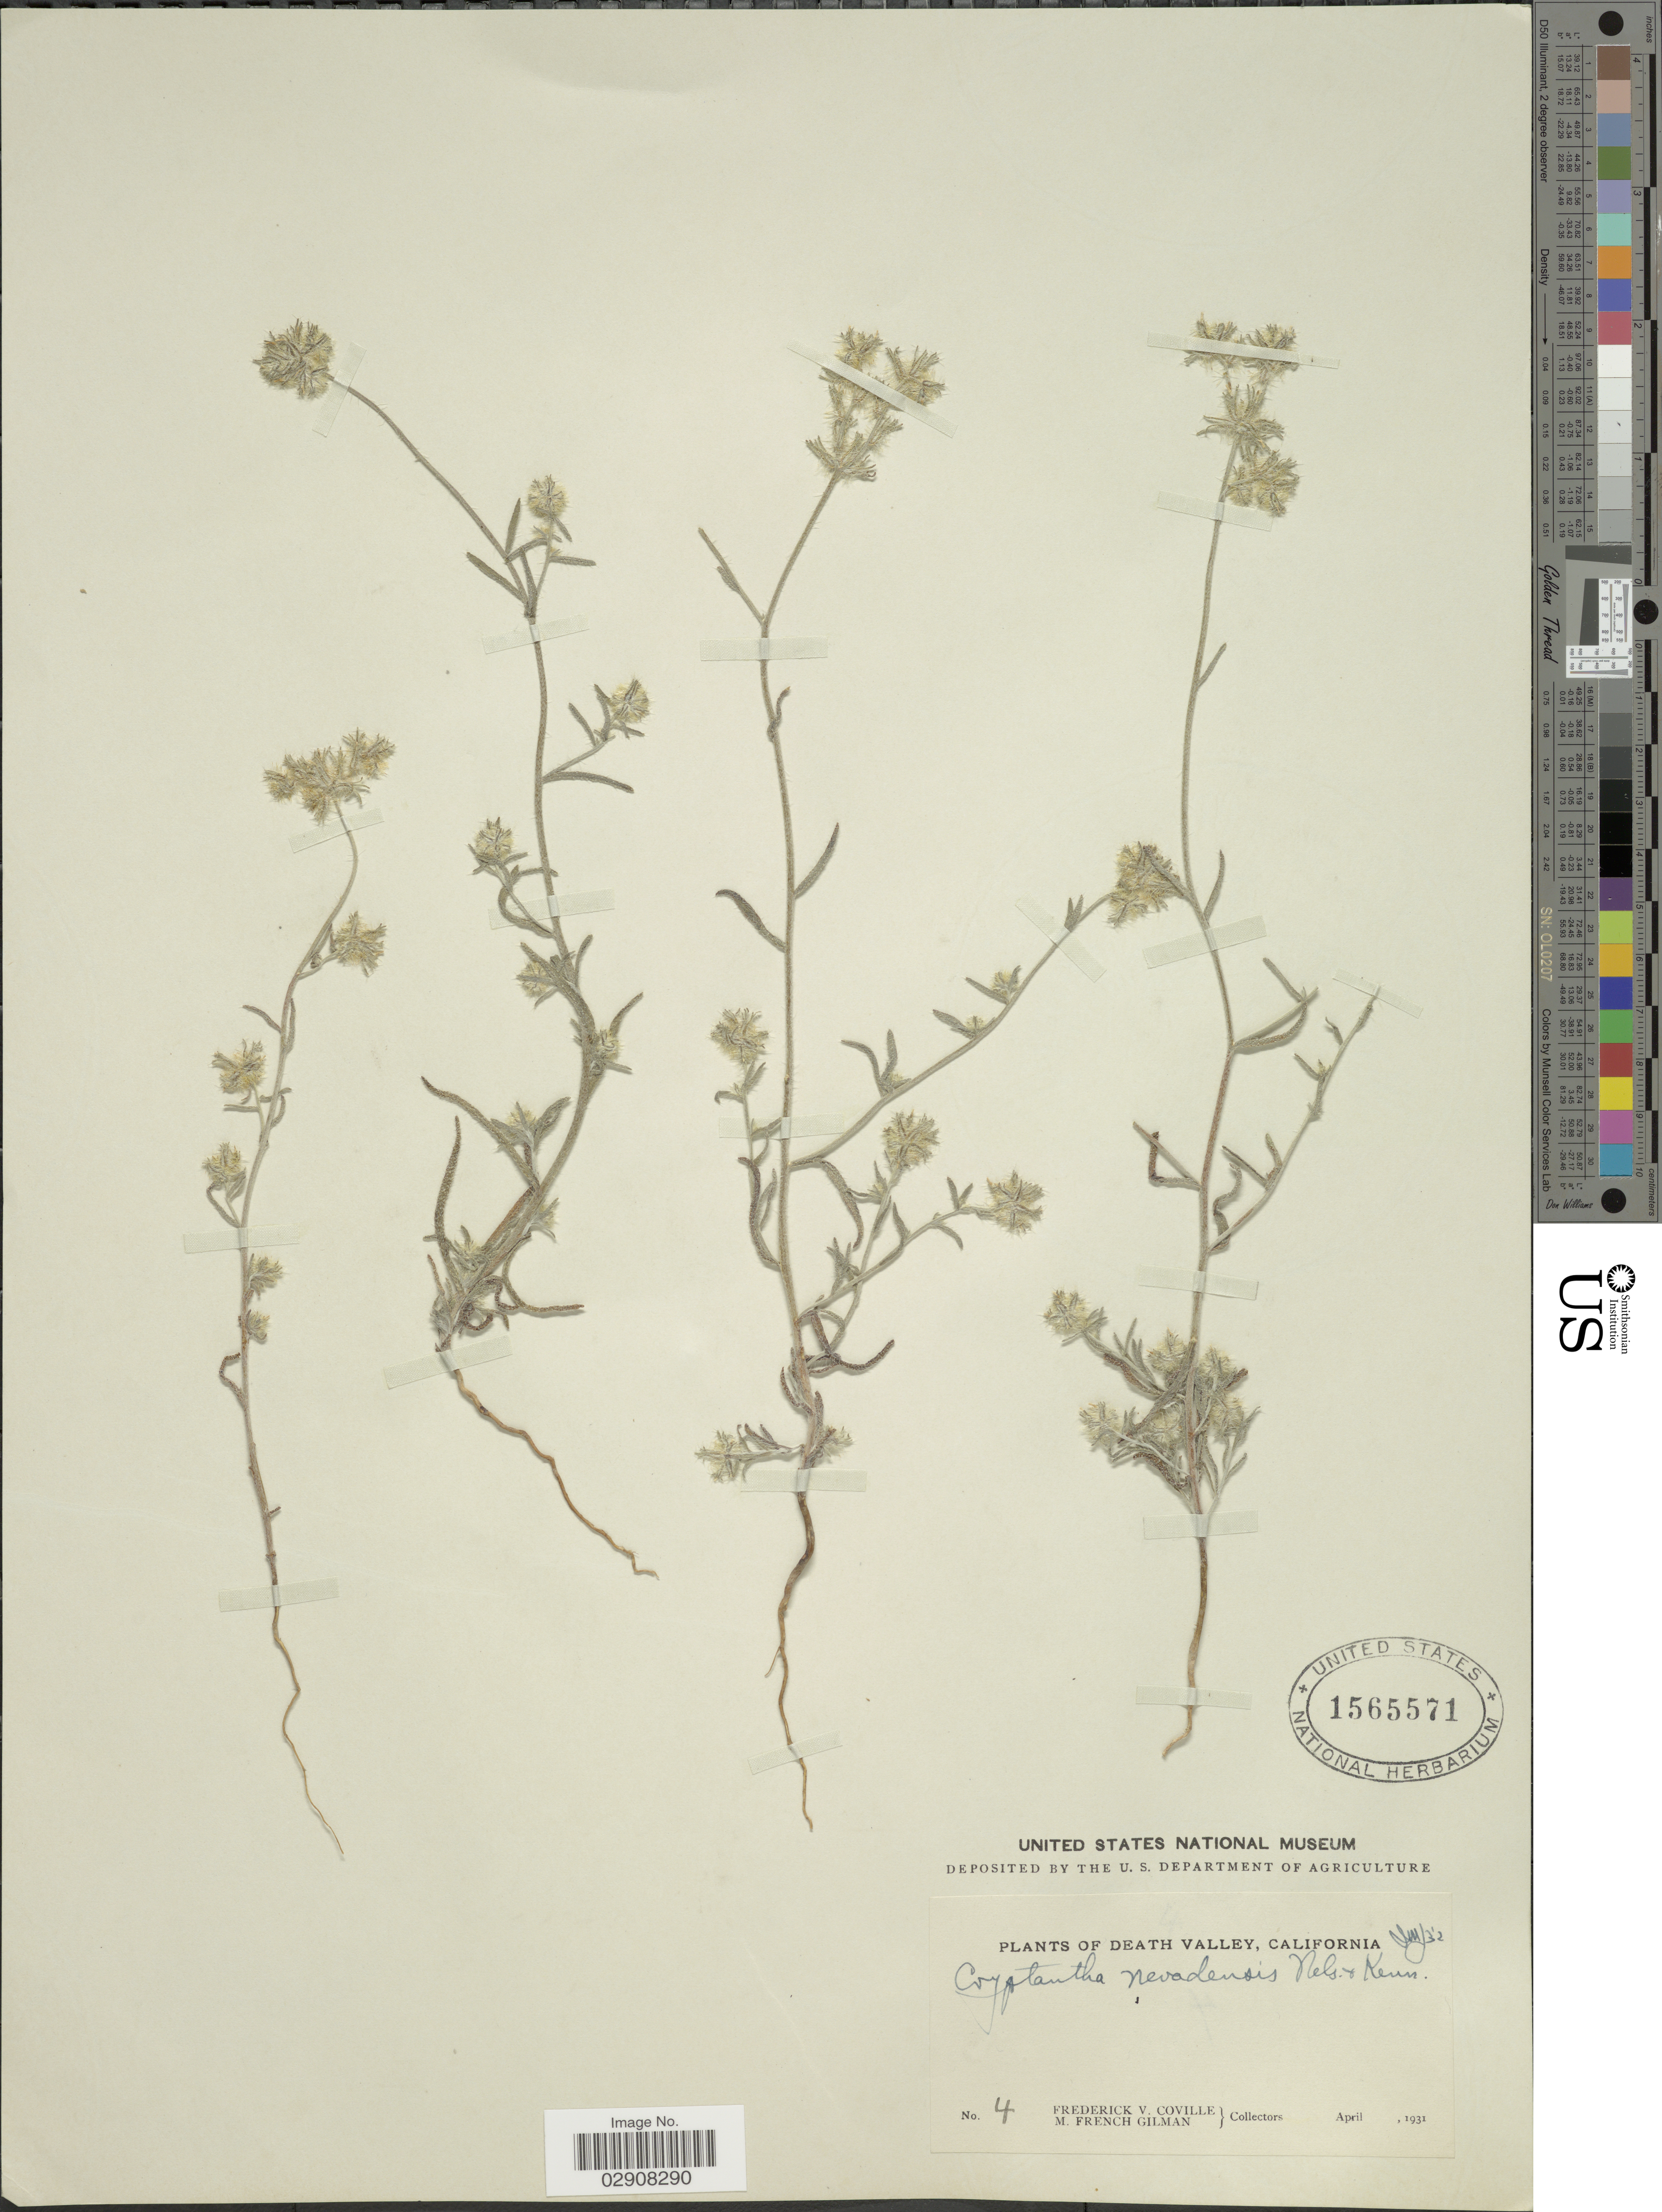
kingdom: Plantae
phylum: Tracheophyta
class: Magnoliopsida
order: Boraginales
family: Boraginaceae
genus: Cryptantha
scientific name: Cryptantha nevadensis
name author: A. Nelson & P.B. Kenn.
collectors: F. V. Coville & M. F. Gilman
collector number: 4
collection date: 1931-04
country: United States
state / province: California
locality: Death Valley.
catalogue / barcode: US 1565571